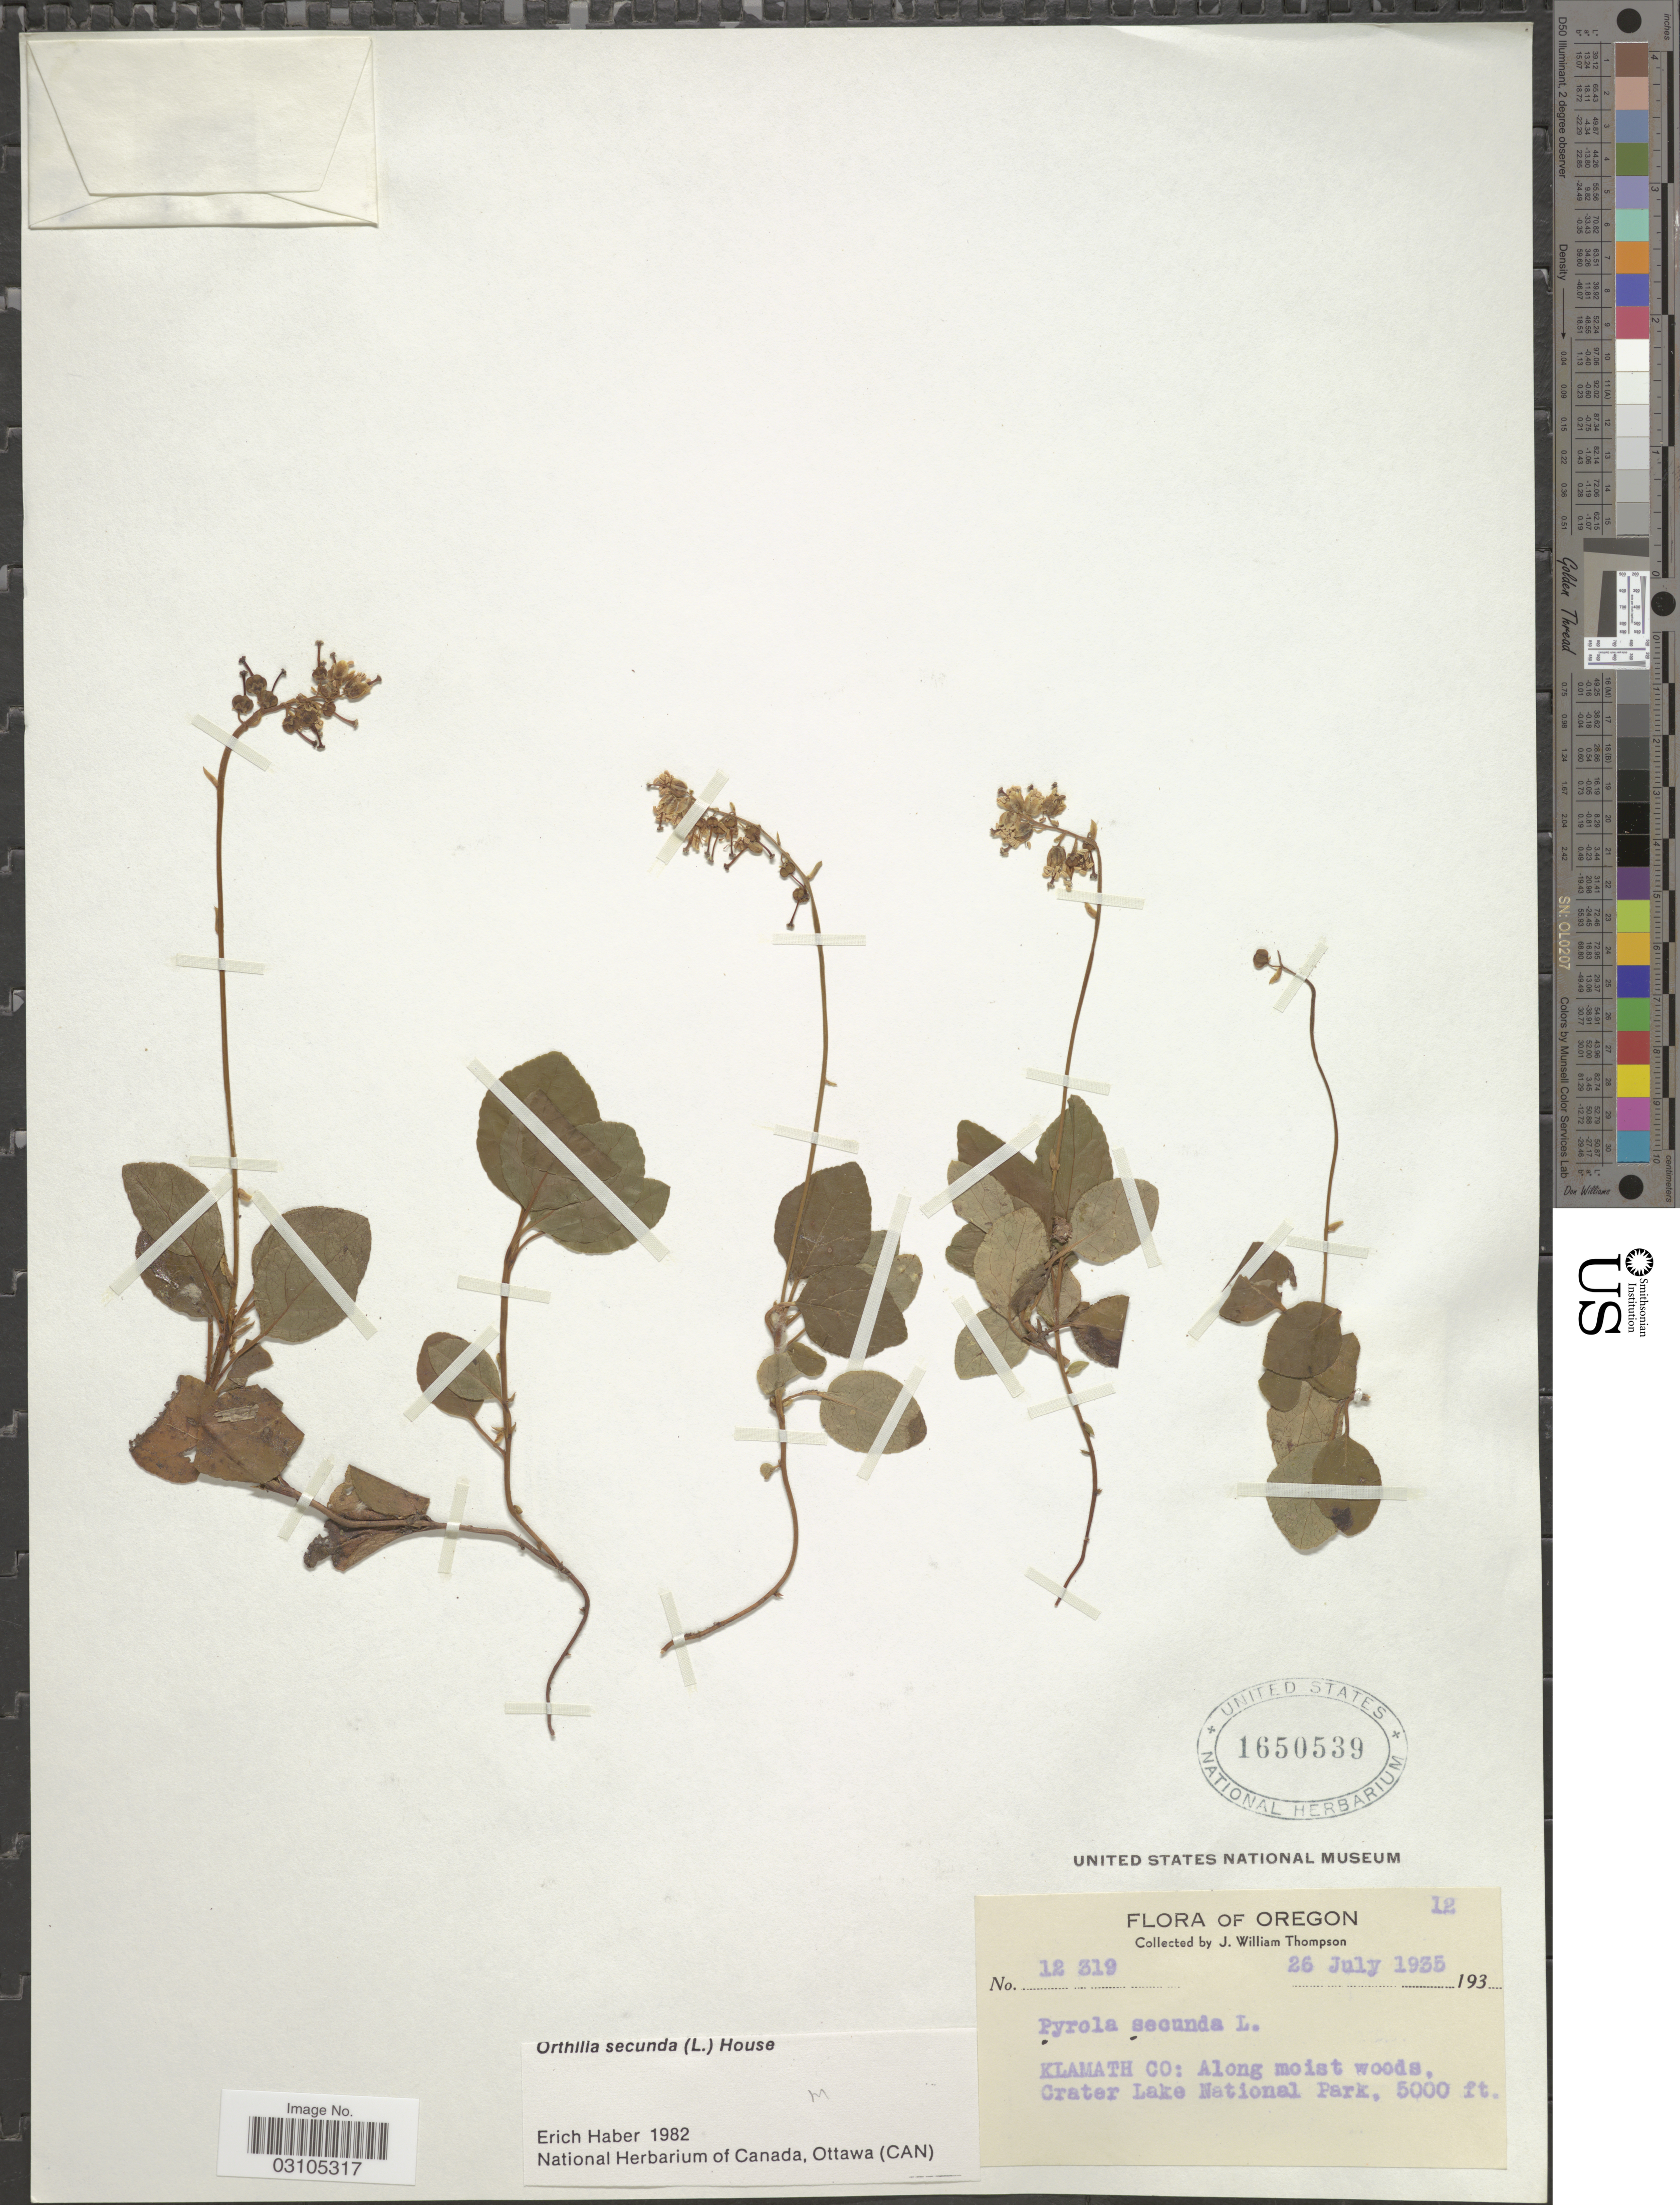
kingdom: Plantae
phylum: Tracheophyta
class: Magnoliopsida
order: Ericales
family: Ericaceae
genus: Orthilia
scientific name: Orthilia secunda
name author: (L.) House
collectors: J. W. Thompson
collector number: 12319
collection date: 1935-07-26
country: United States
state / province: Oregon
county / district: Klamath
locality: Klamath Co: Along moist woods, Crater Lake National Park.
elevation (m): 1524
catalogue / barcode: US 1650539